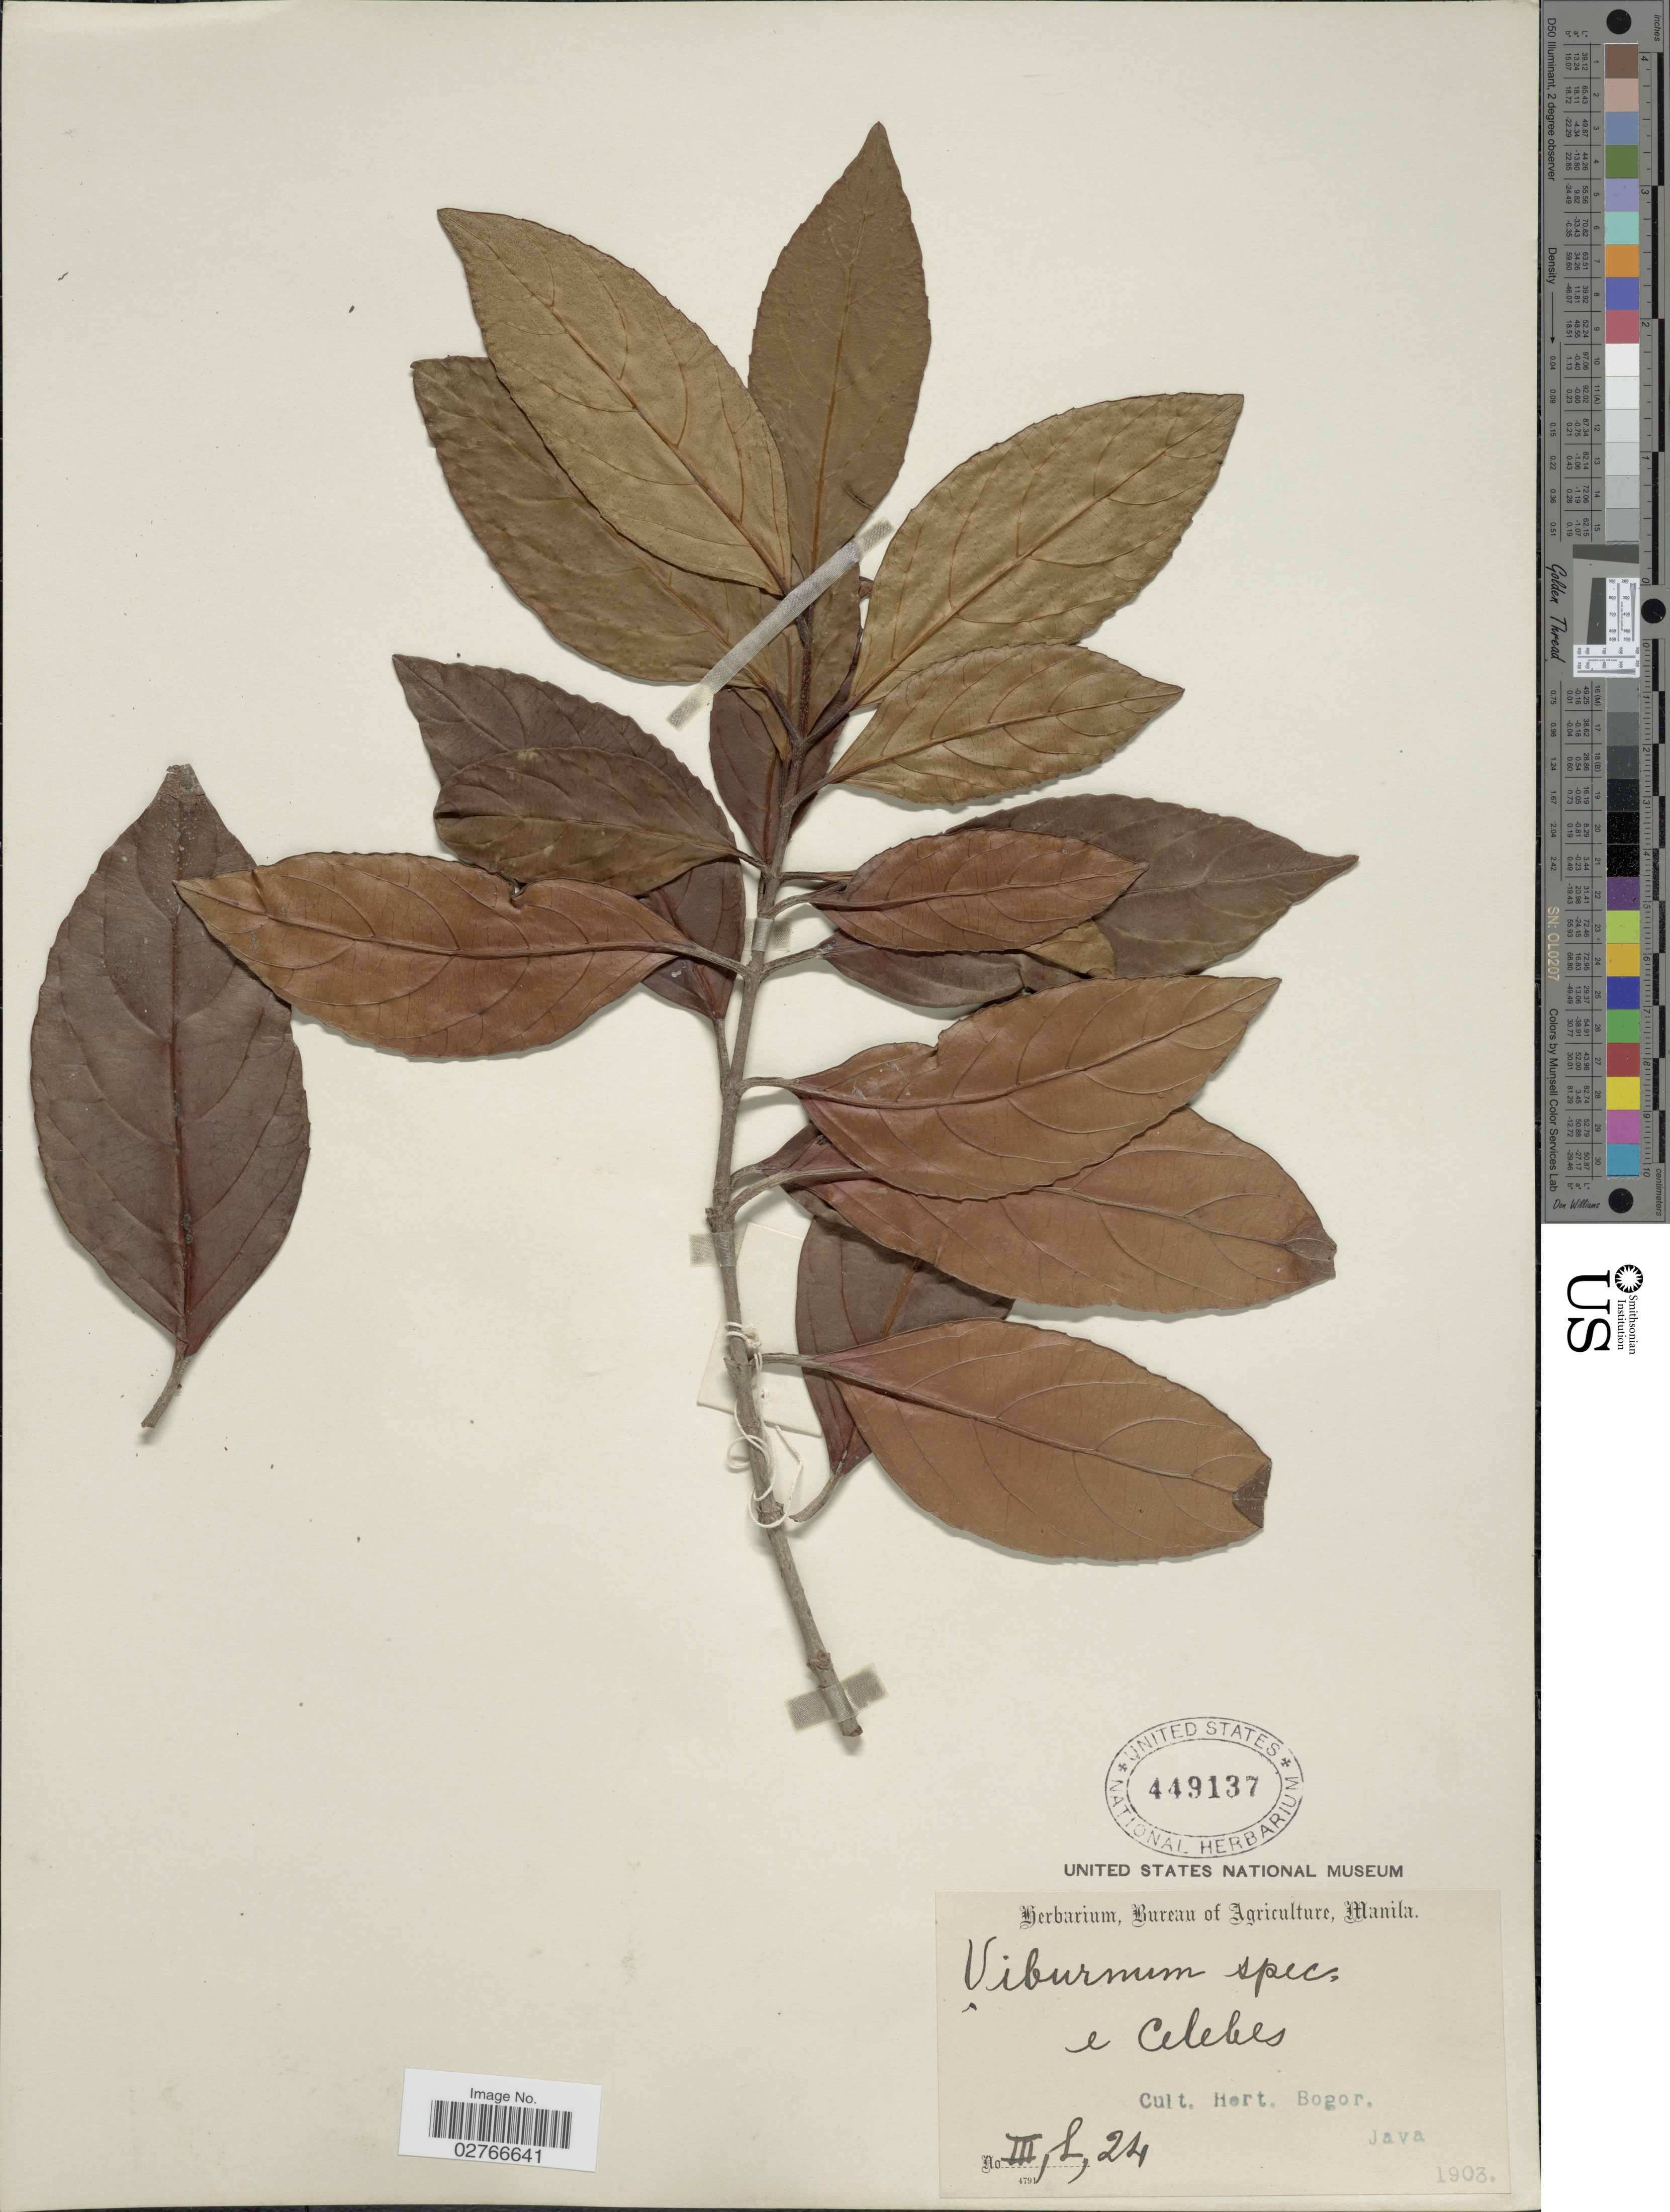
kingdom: Plantae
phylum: Tracheophyta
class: Magnoliopsida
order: Dipsacales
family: Viburnaceae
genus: Viburnum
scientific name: Viburnum sp.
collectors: ex Herb. Bur. Agric. Manila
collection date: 1903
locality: Cult. Hort. Bogor.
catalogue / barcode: US 449137